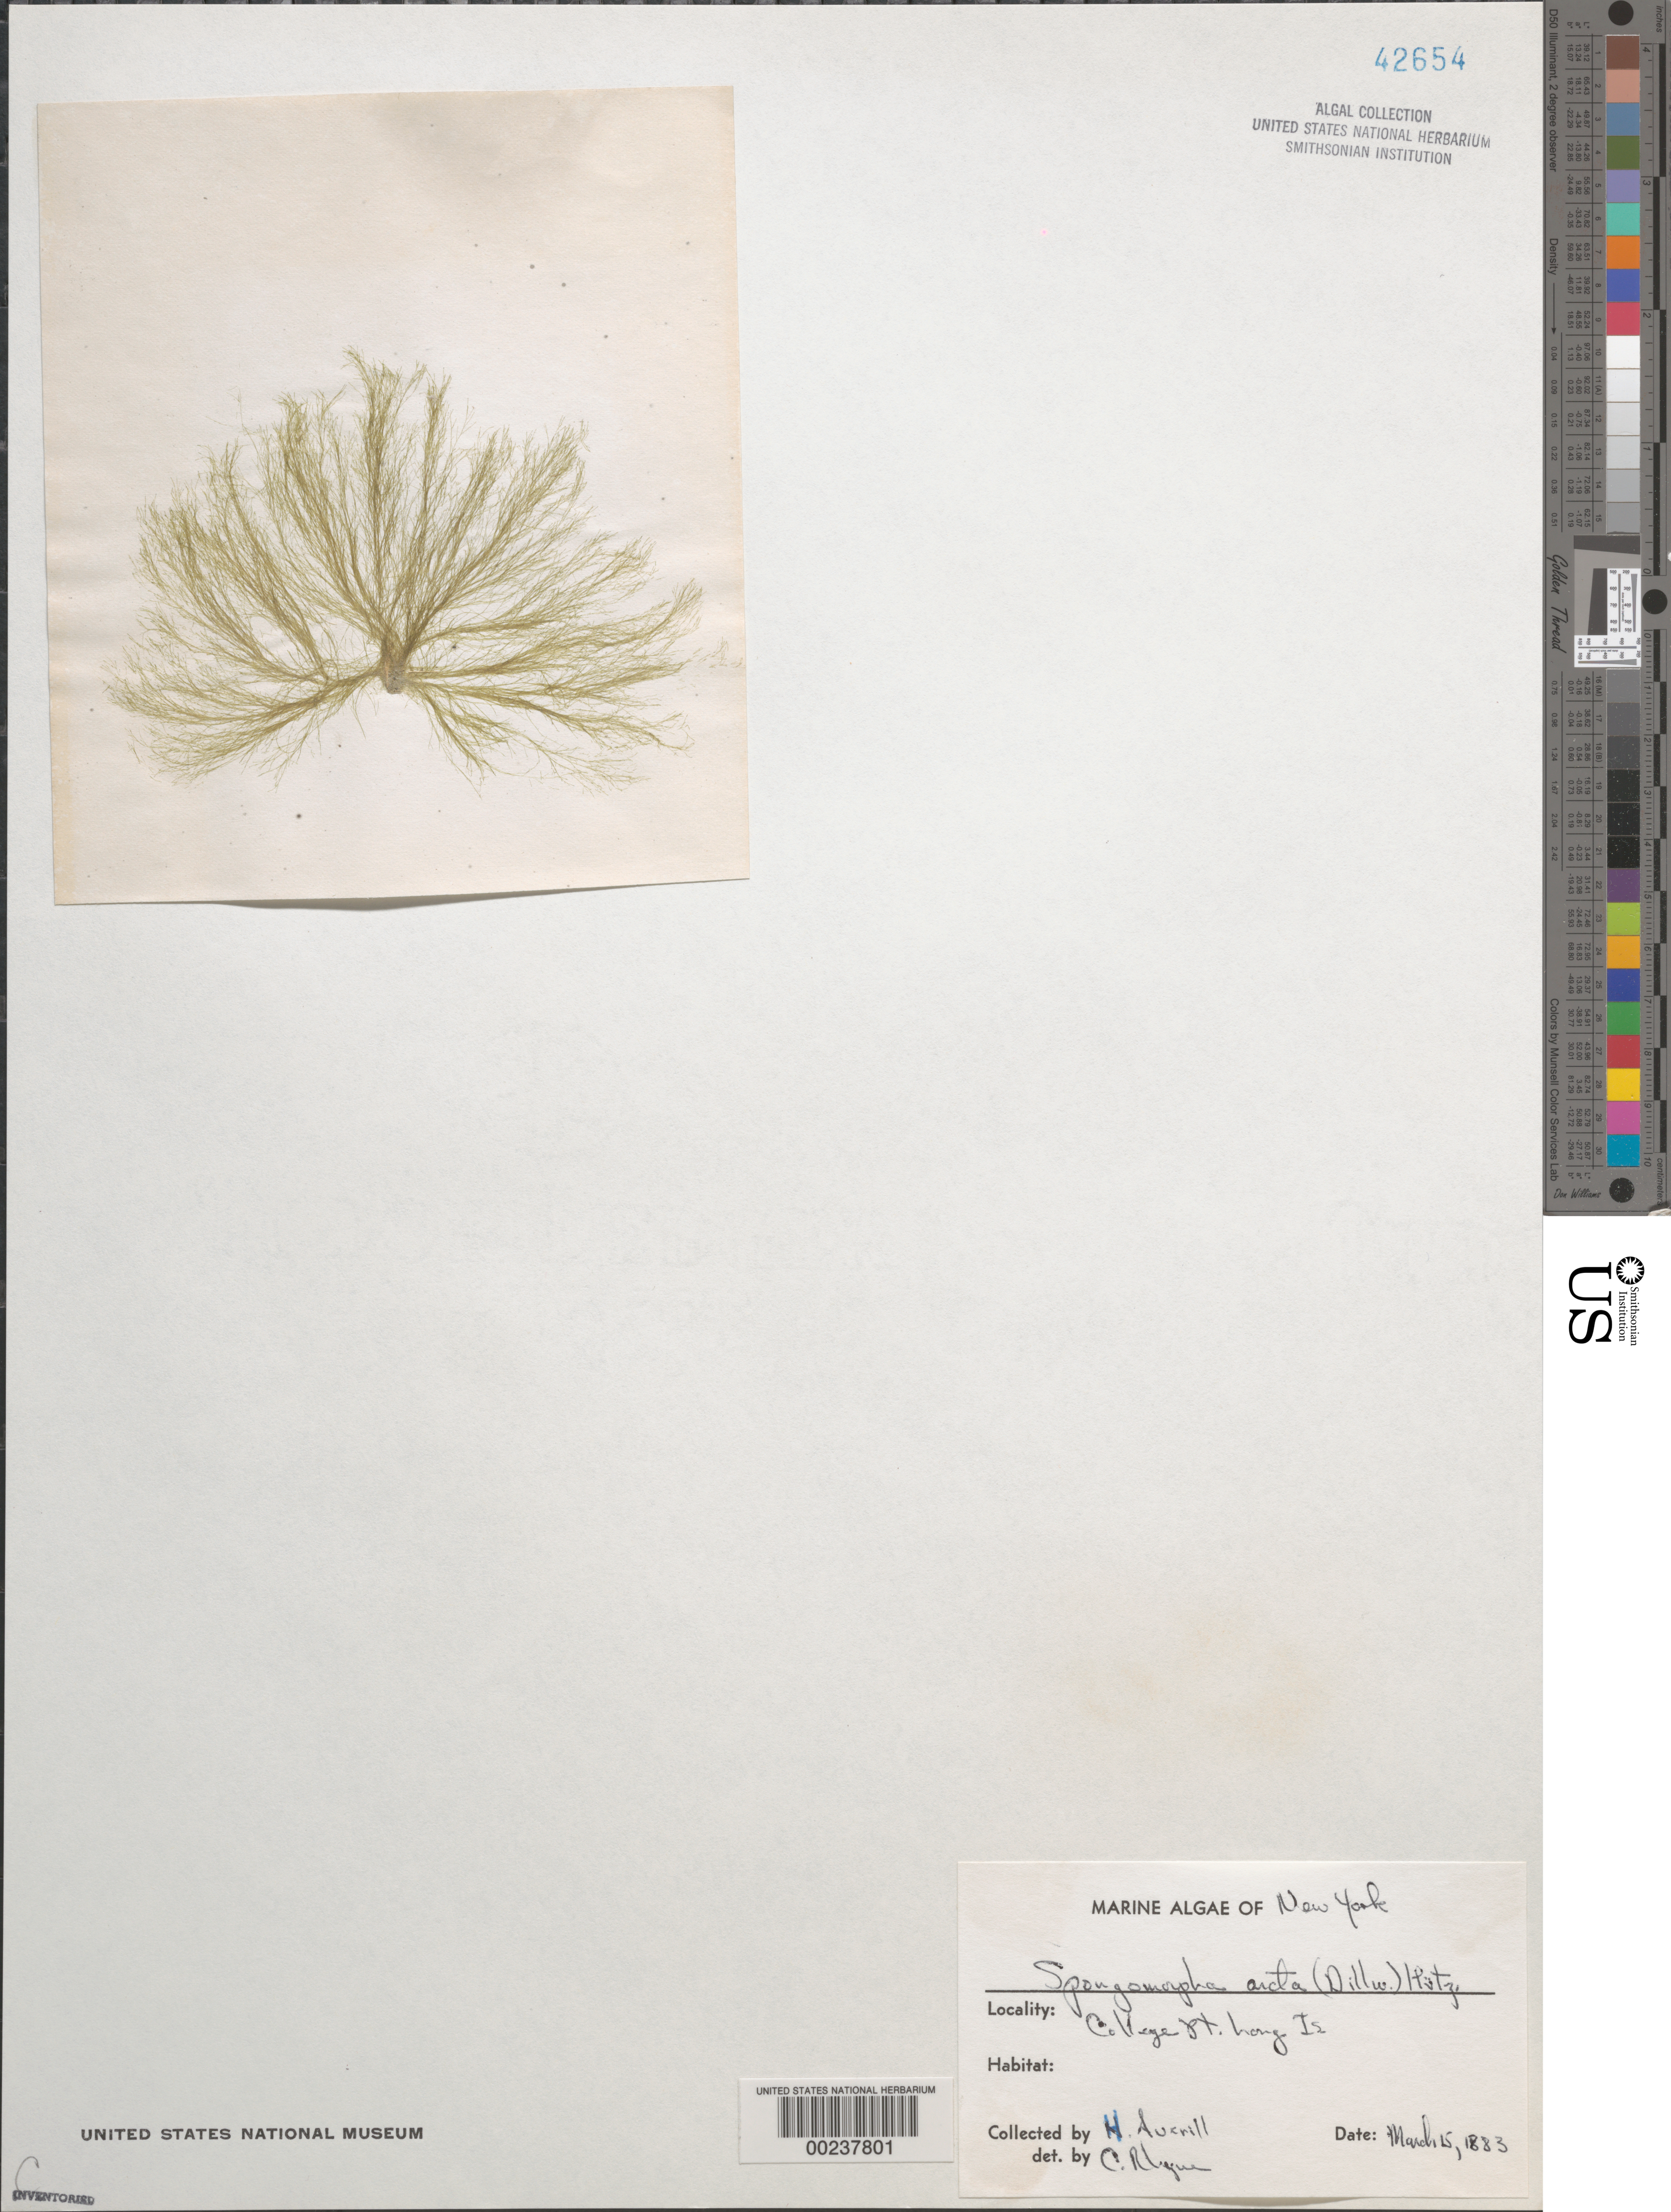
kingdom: Plantae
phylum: Chlorophyta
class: Ulvophyceae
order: Ulotrichales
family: Ulotrichaceae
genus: Acrosiphonia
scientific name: Acrosiphonia arcta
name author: (Dillwyn) Gain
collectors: H. Averill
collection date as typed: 15 Mar 1883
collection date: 1883-03-15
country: United States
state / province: New York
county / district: Queens County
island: Long Island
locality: College Point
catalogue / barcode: US 42654